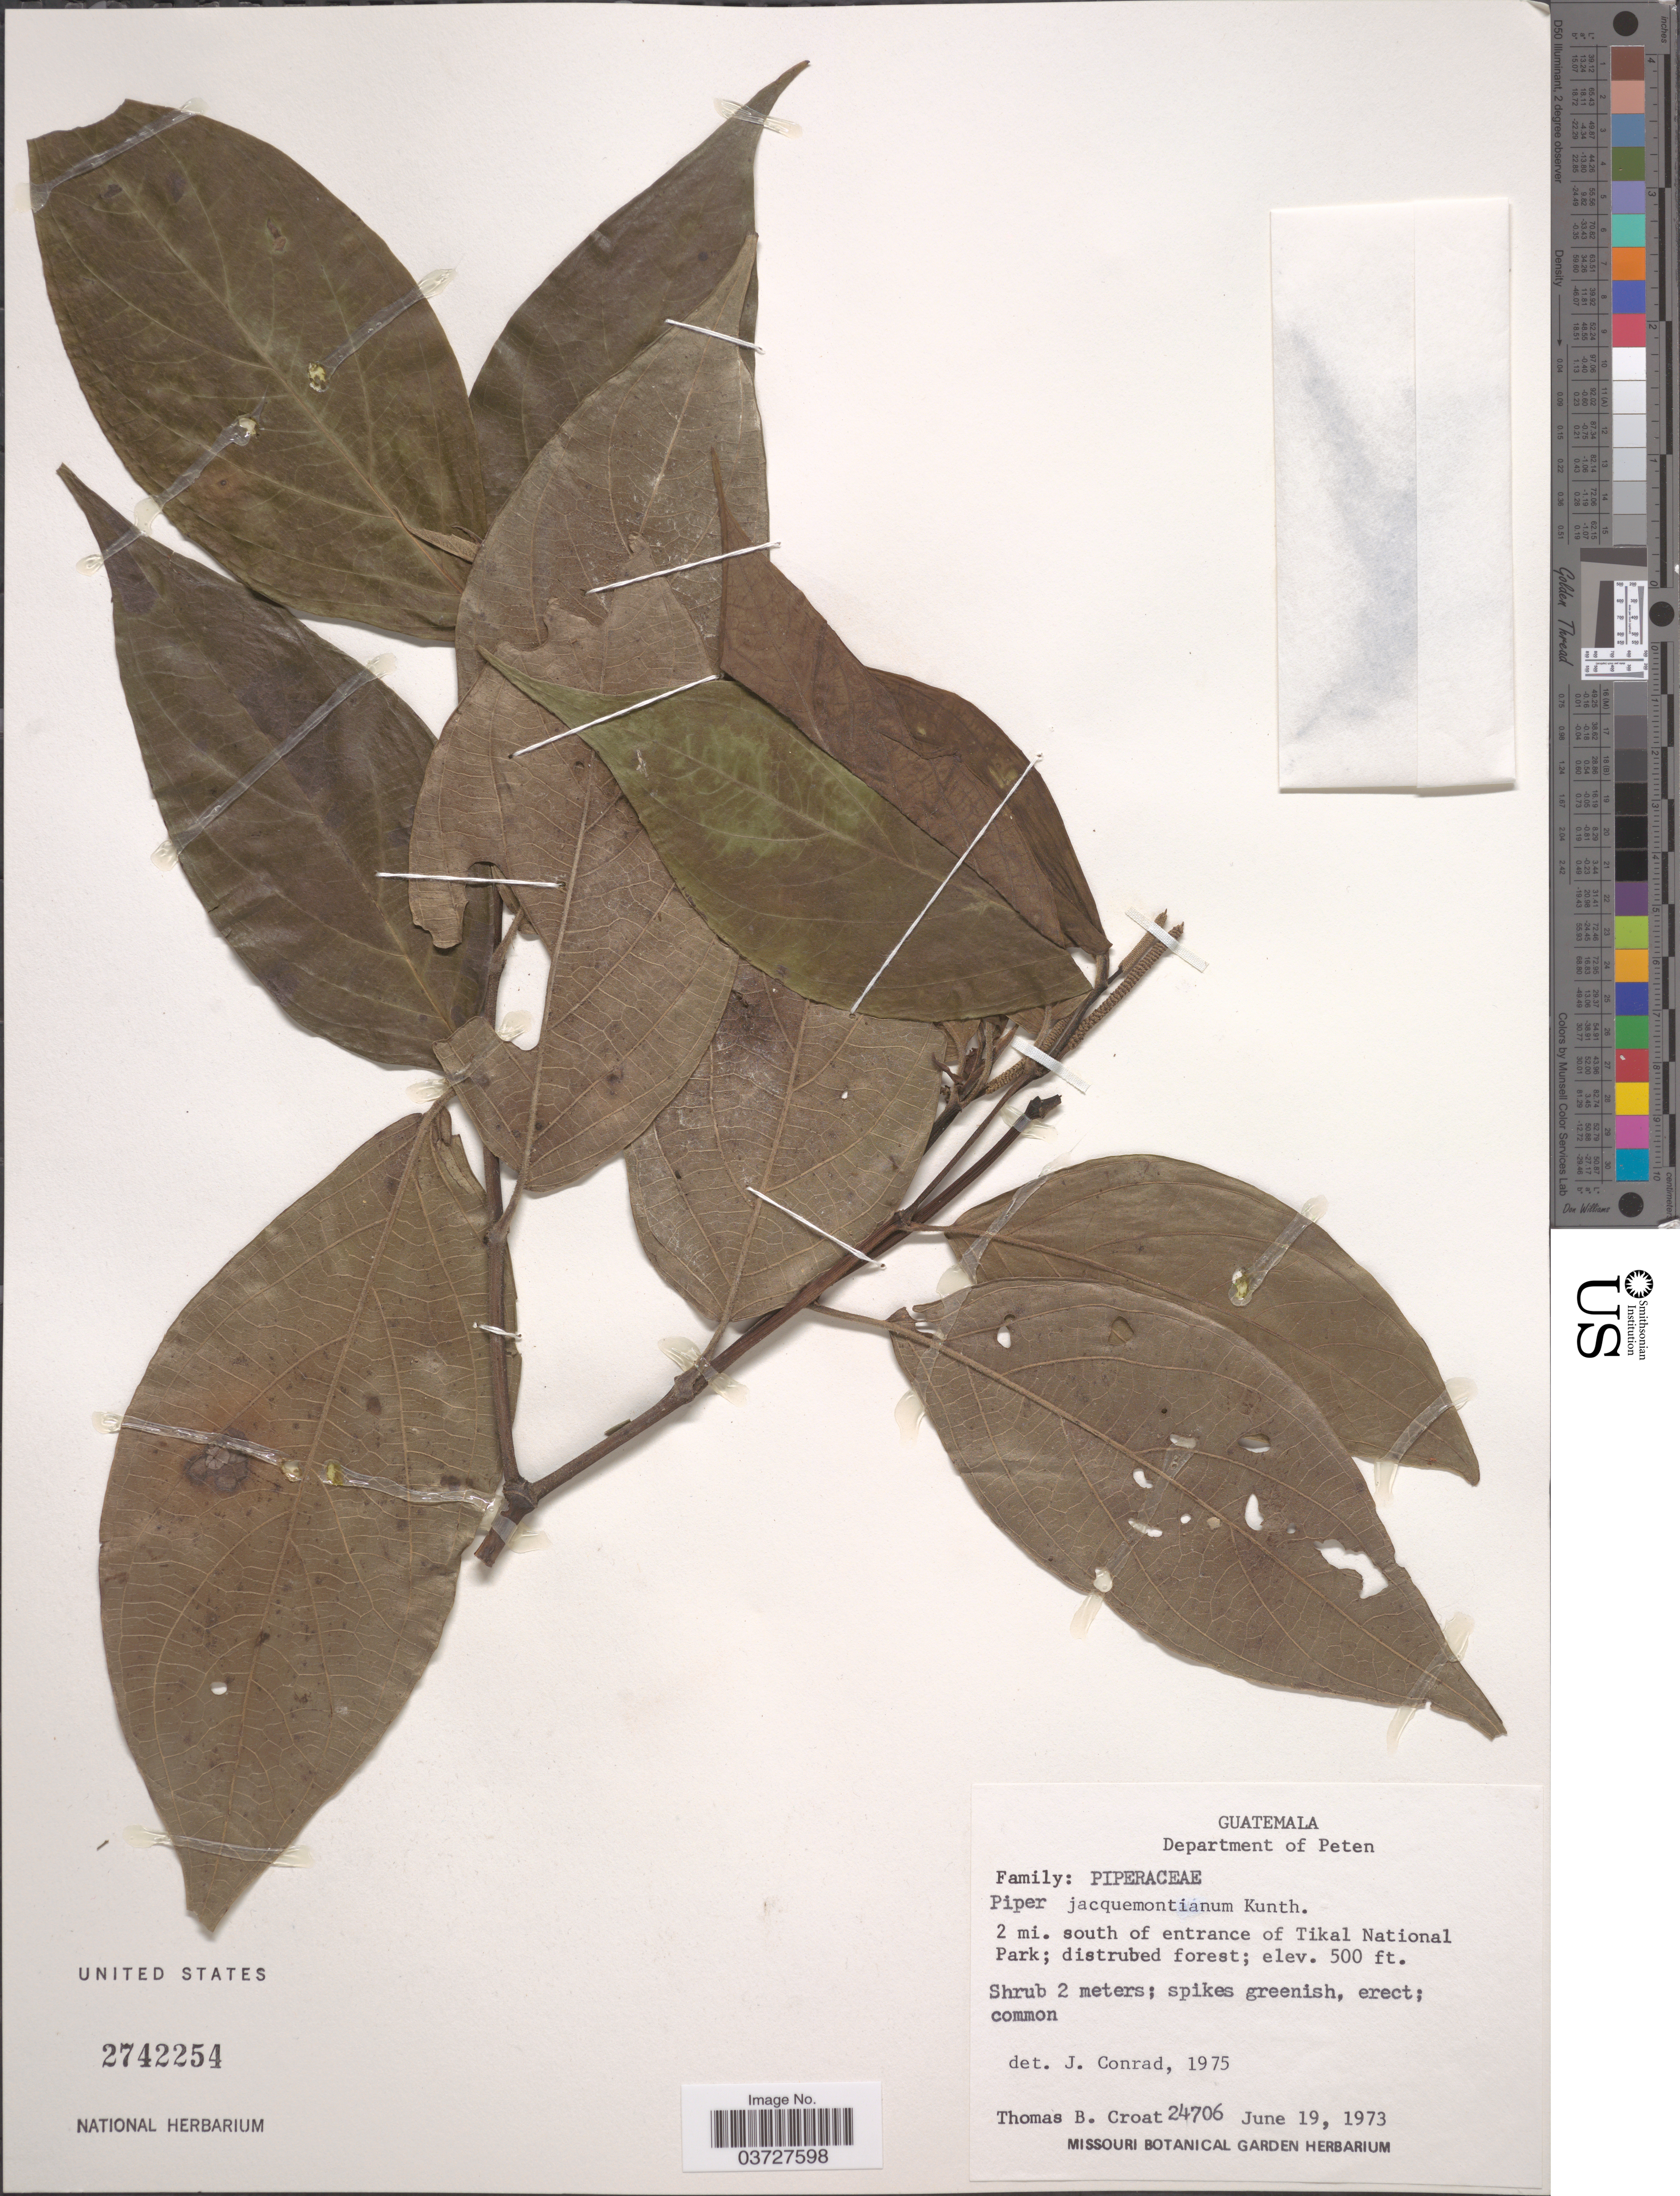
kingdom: Plantae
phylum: Tracheophyta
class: Magnoliopsida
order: Piperales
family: Piperaceae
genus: Piper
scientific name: Piper jacquemontianum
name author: Kunth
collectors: T. B. Croat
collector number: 24706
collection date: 1973-06-19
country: Guatemala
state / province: El Peten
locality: Department of Peten. 2 mi. south of entrance of Tikal National Park.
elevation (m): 152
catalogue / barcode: US 2742254